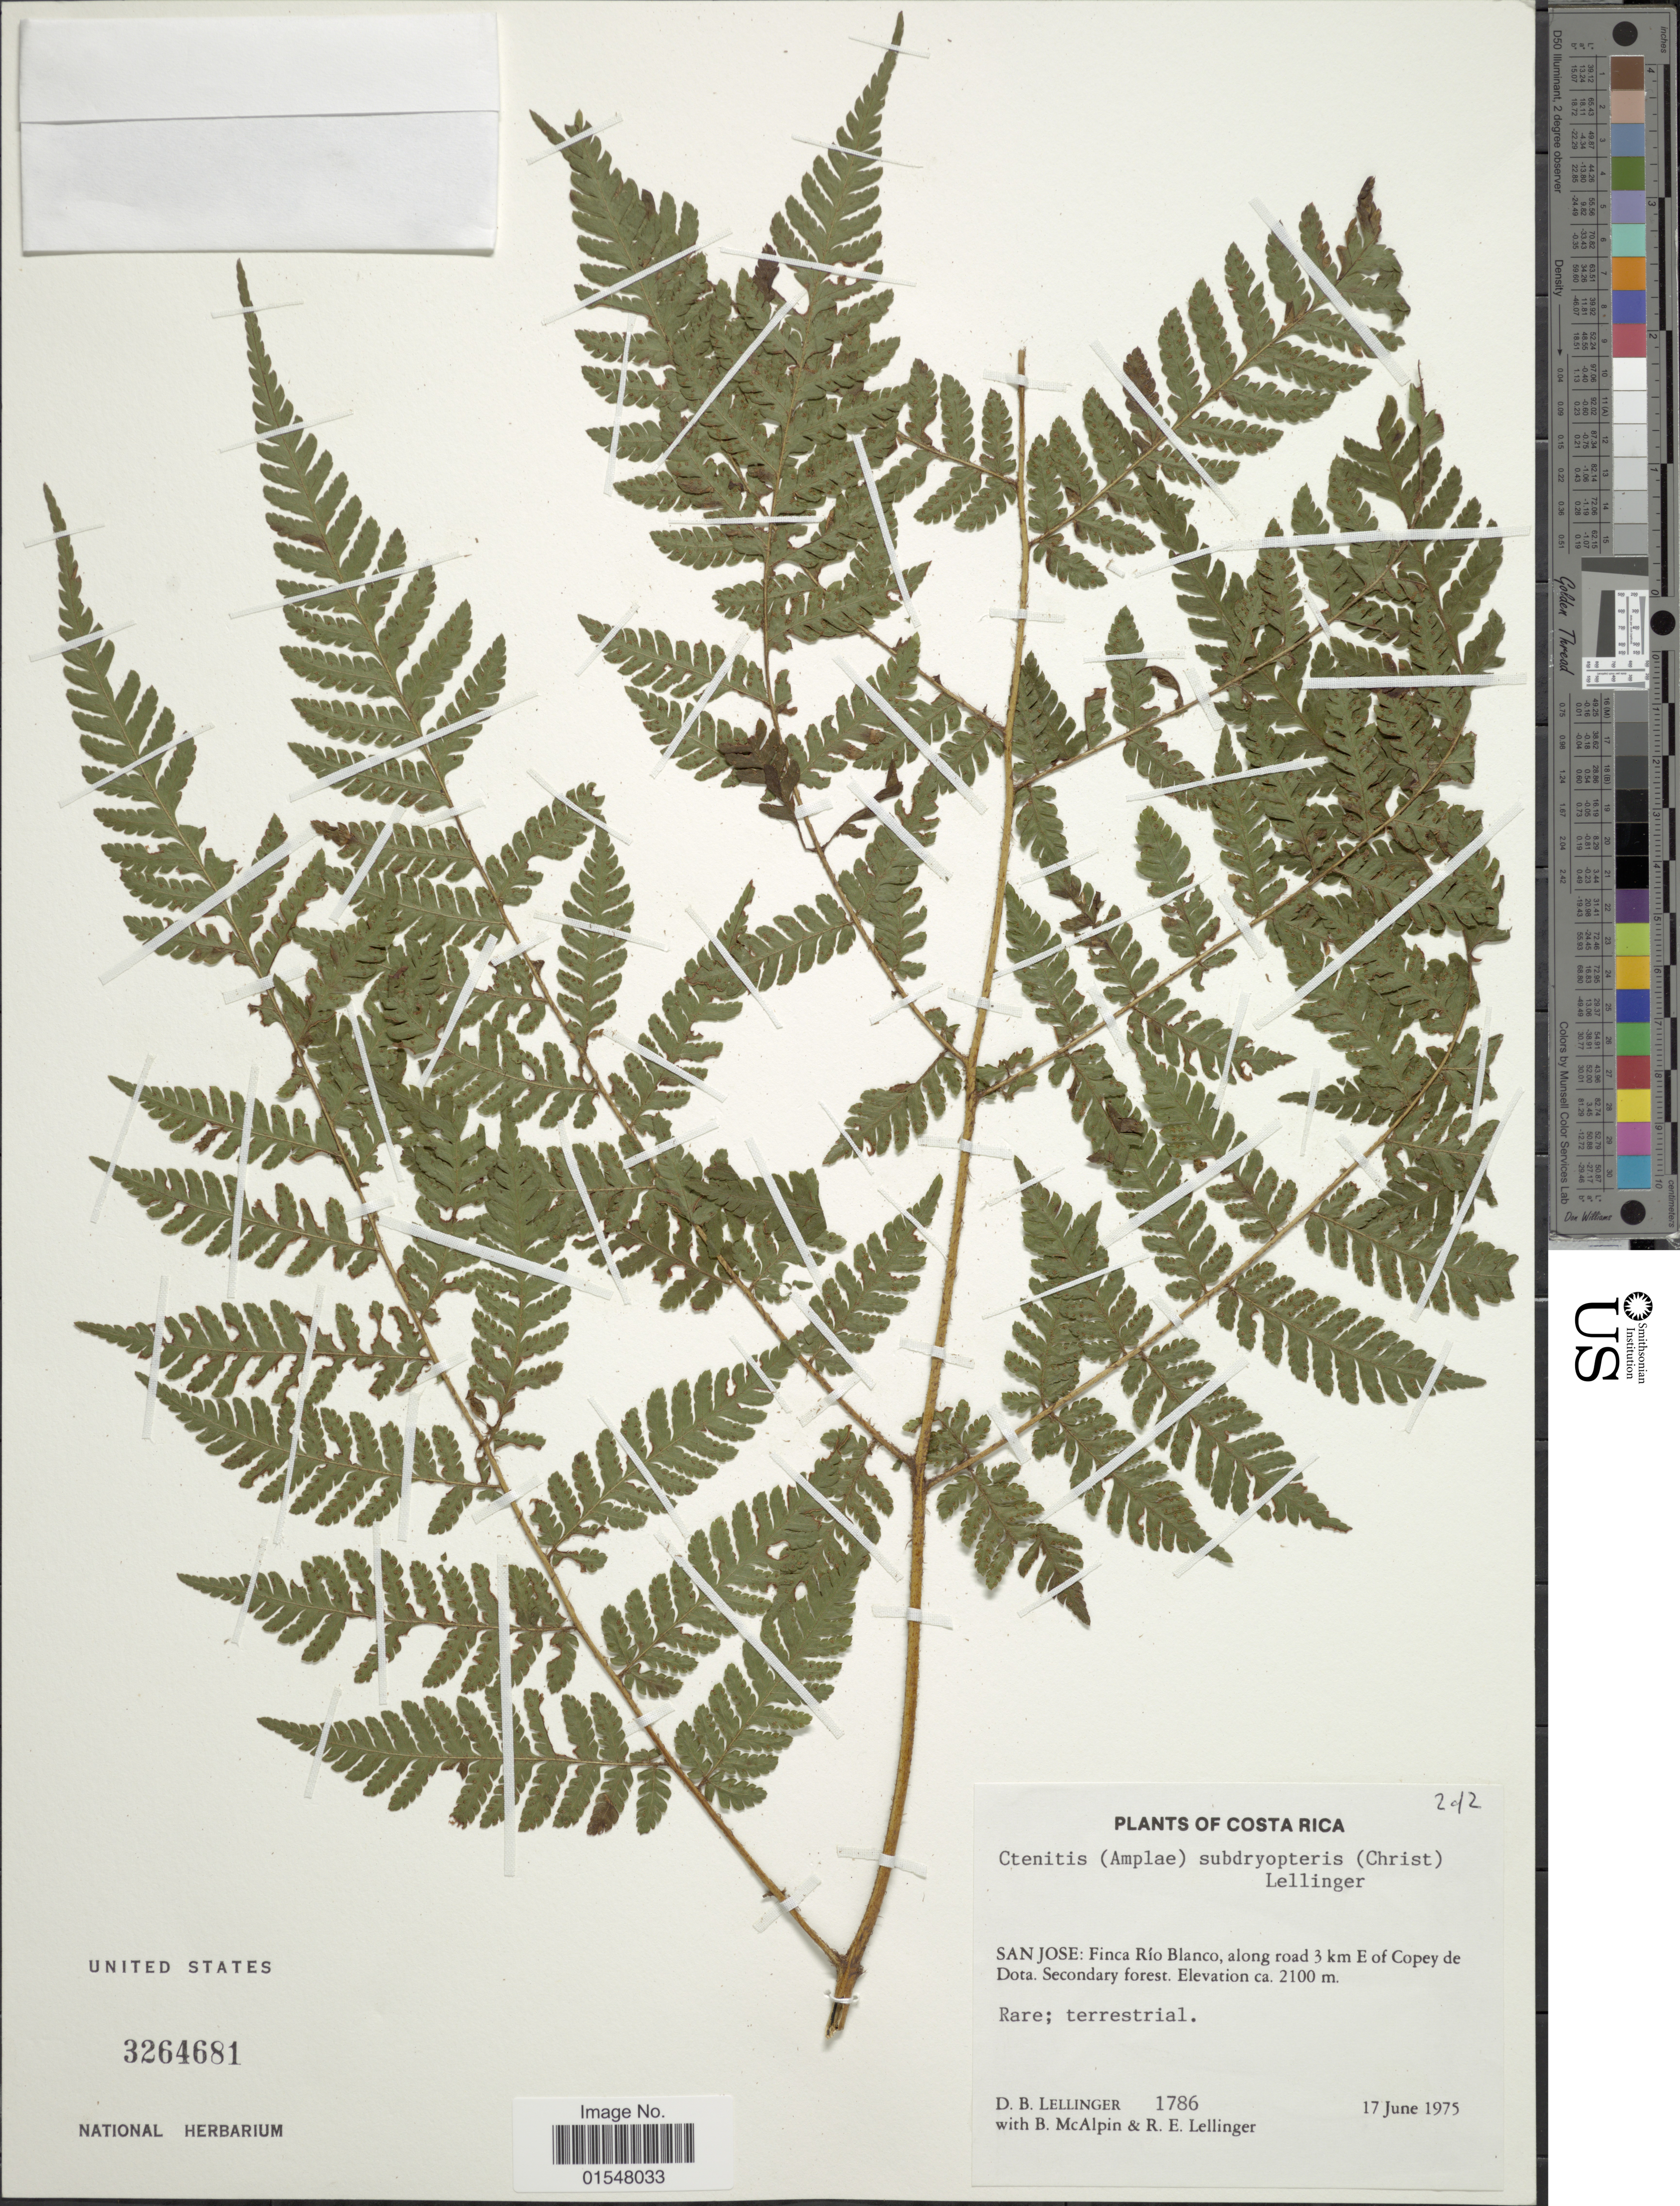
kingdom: Plantae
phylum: Tracheophyta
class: Polypodiopsida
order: Polypodiales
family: Dryopteridaceae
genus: Ctenitis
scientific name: Ctenitis subdryopteris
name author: (Christ) Lellinger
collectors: D. B. Lellinger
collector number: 1786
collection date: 1975-06-17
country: Costa Rica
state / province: San José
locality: Finca Rio Blanco, along road to 3 km E of Copey de Dota, Secondary forest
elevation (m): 2100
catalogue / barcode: US 3264681